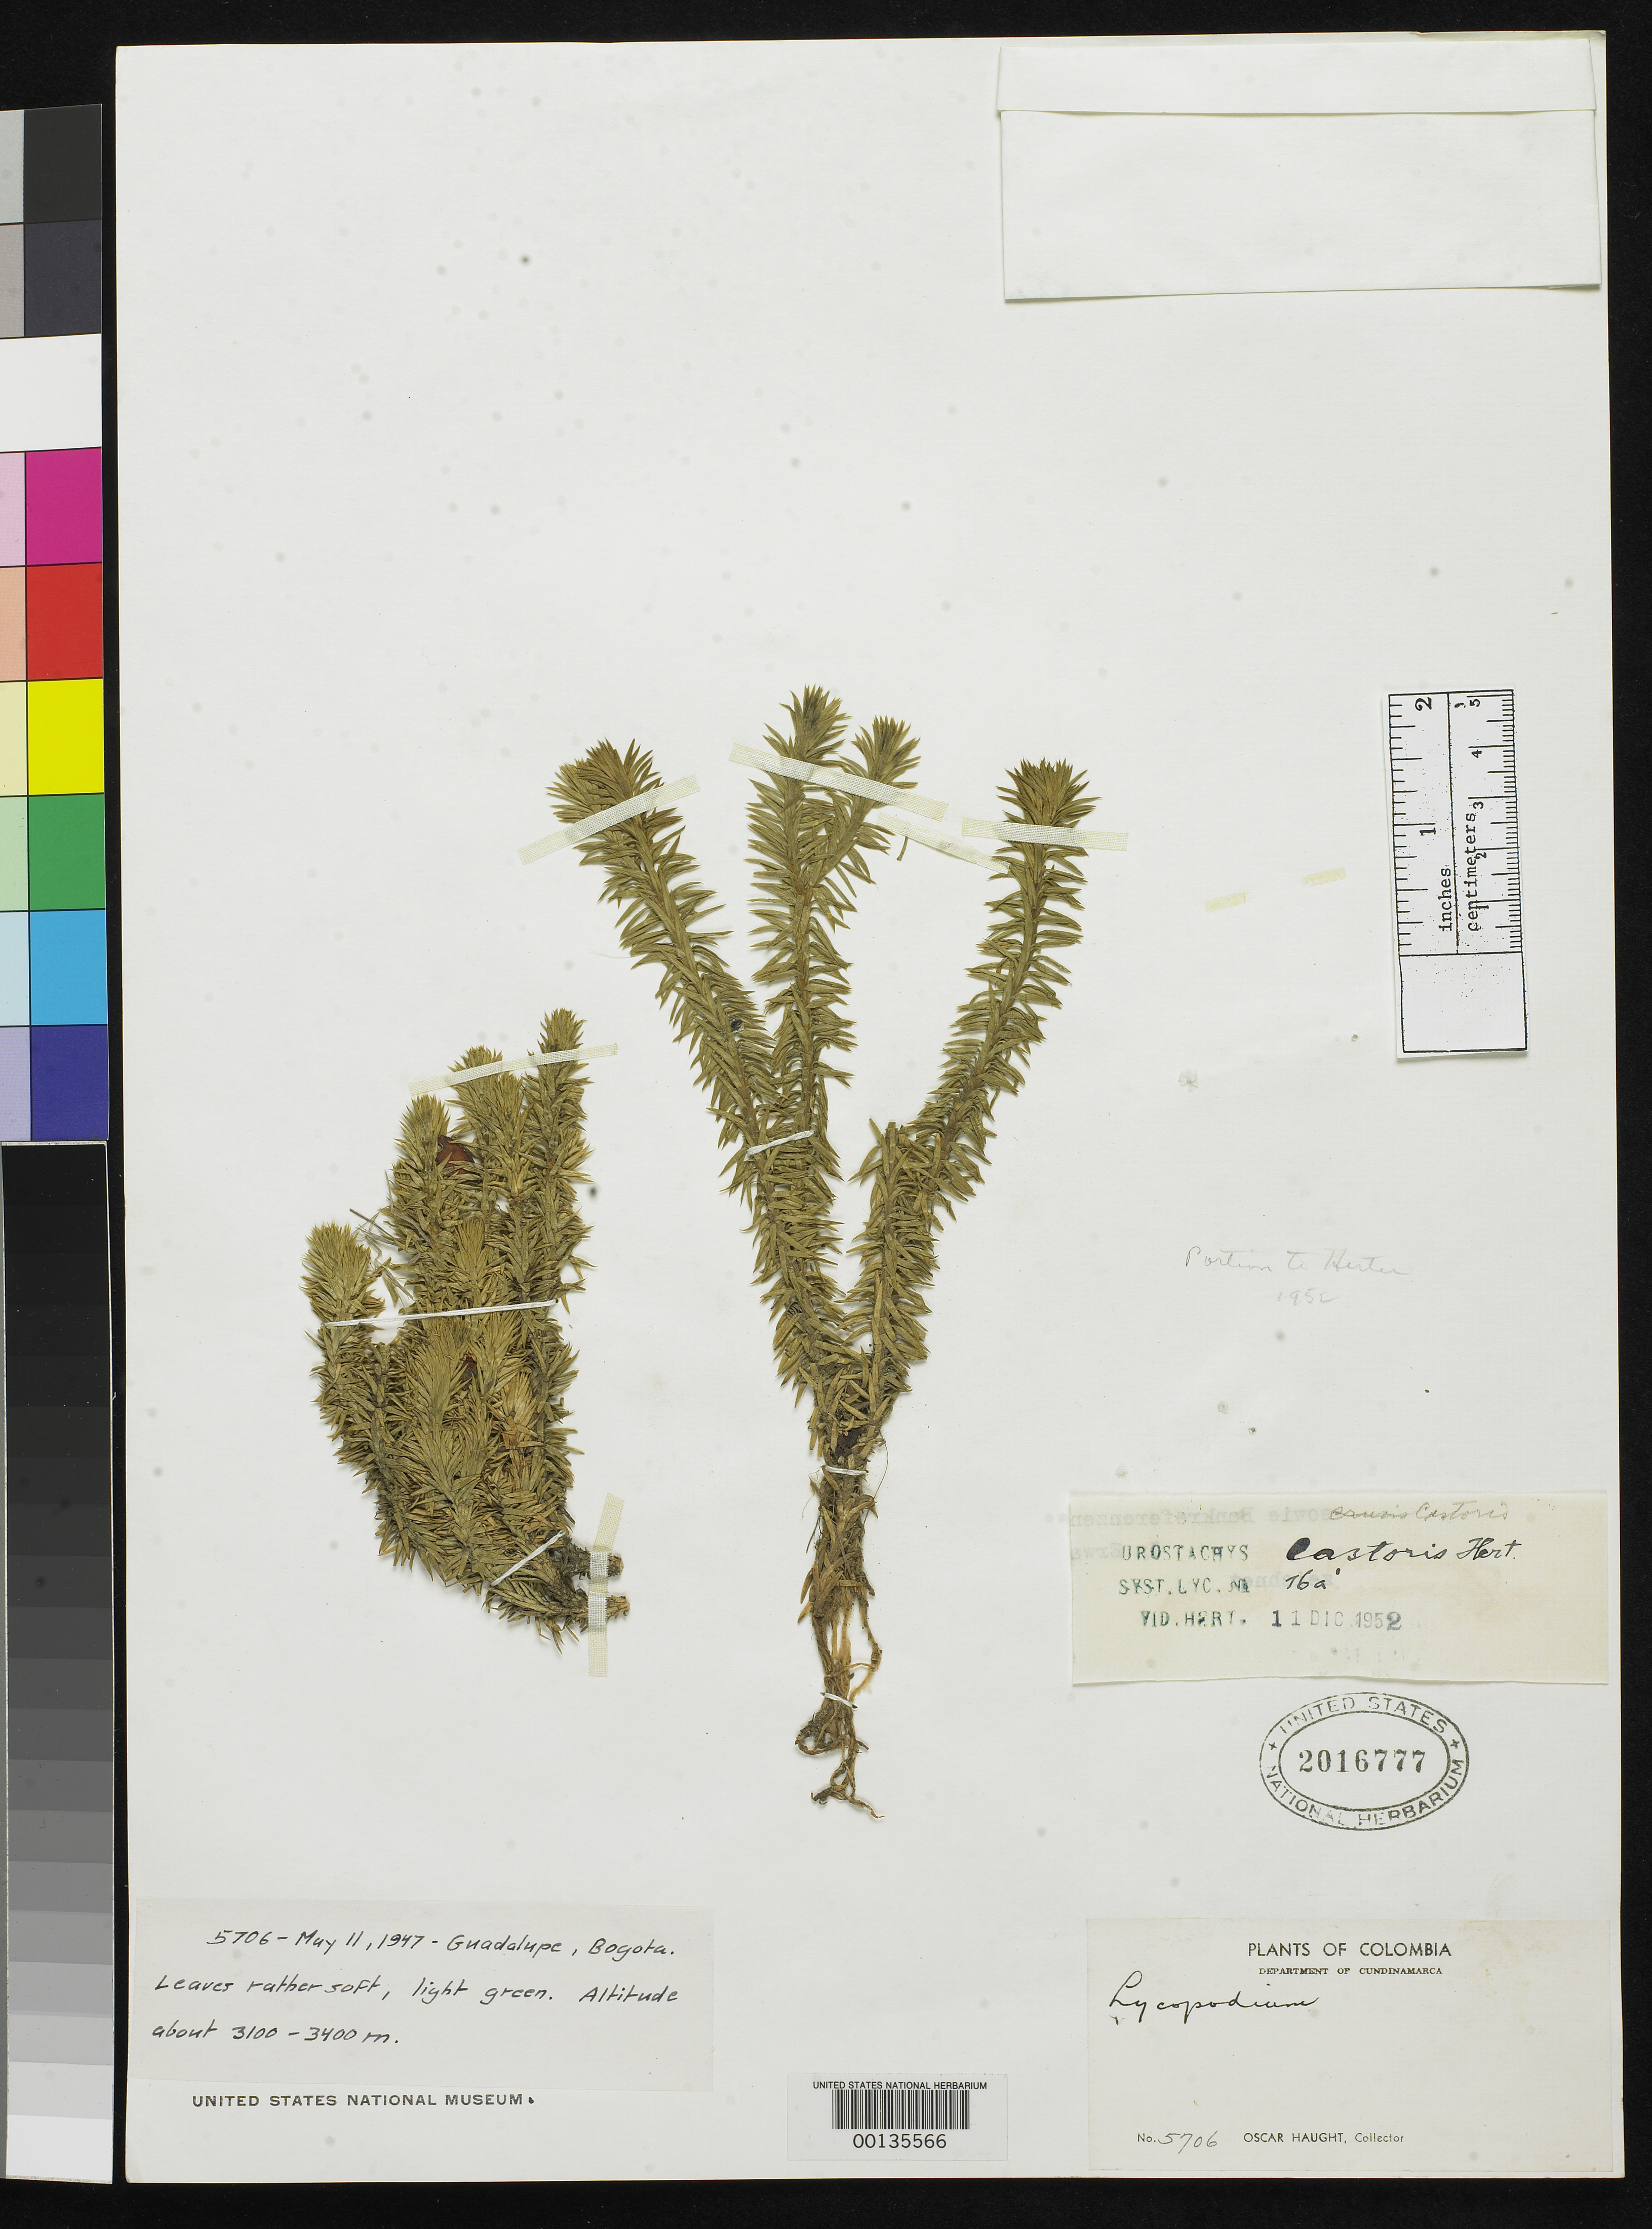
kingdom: Plantae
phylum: Tracheophyta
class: Lycopodiopsida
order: Lycopodiales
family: Lycopodiaceae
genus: Urostachys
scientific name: Urostachys castoris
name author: Herter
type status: Holotype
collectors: O. L. Haught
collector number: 5706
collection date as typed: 11 May 1947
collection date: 1947-05-11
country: Colombia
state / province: Cundinamarca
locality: Guadalupe, Bogota.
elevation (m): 3100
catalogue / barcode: US 2016777